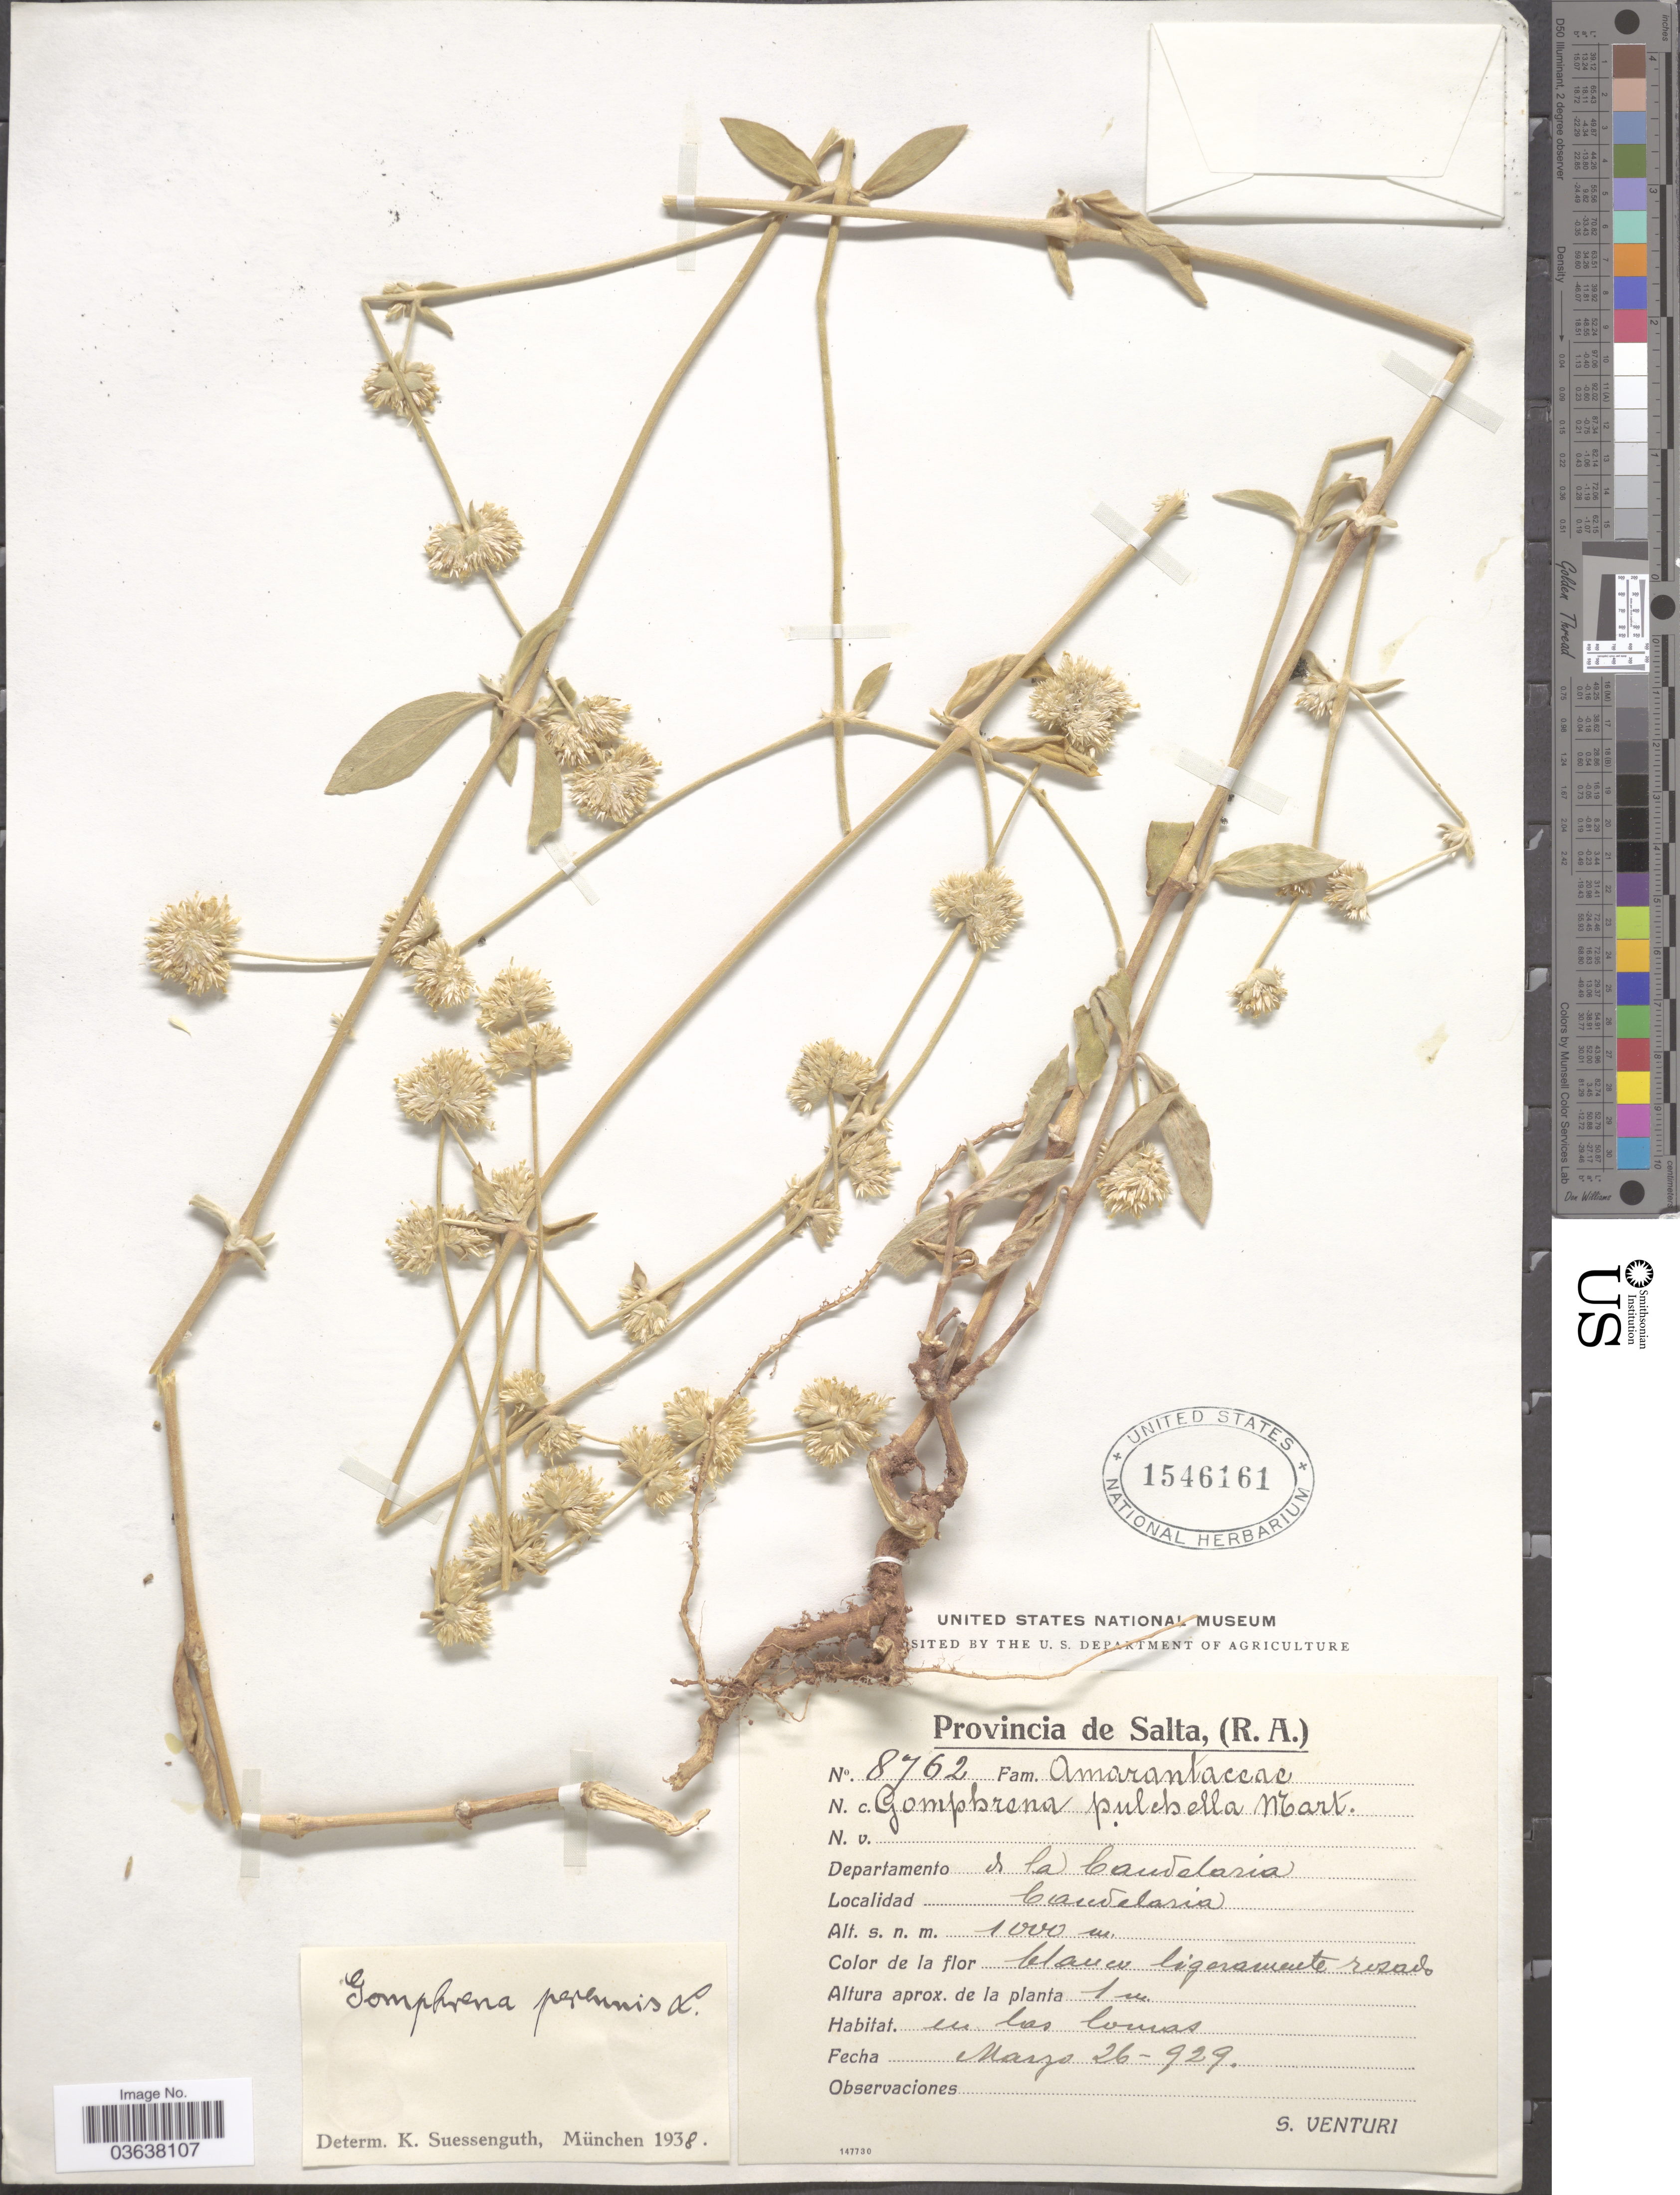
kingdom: Plantae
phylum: Tracheophyta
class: Magnoliopsida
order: Caryophyllales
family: Amaranthaceae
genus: Gomphrena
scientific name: Gomphrena perennis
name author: L.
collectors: S. Venturi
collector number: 8762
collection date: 1929-03-26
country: Argentina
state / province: Salta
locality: Departamento de la Candelaria, Candelaria.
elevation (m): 1000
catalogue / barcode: US 1546161